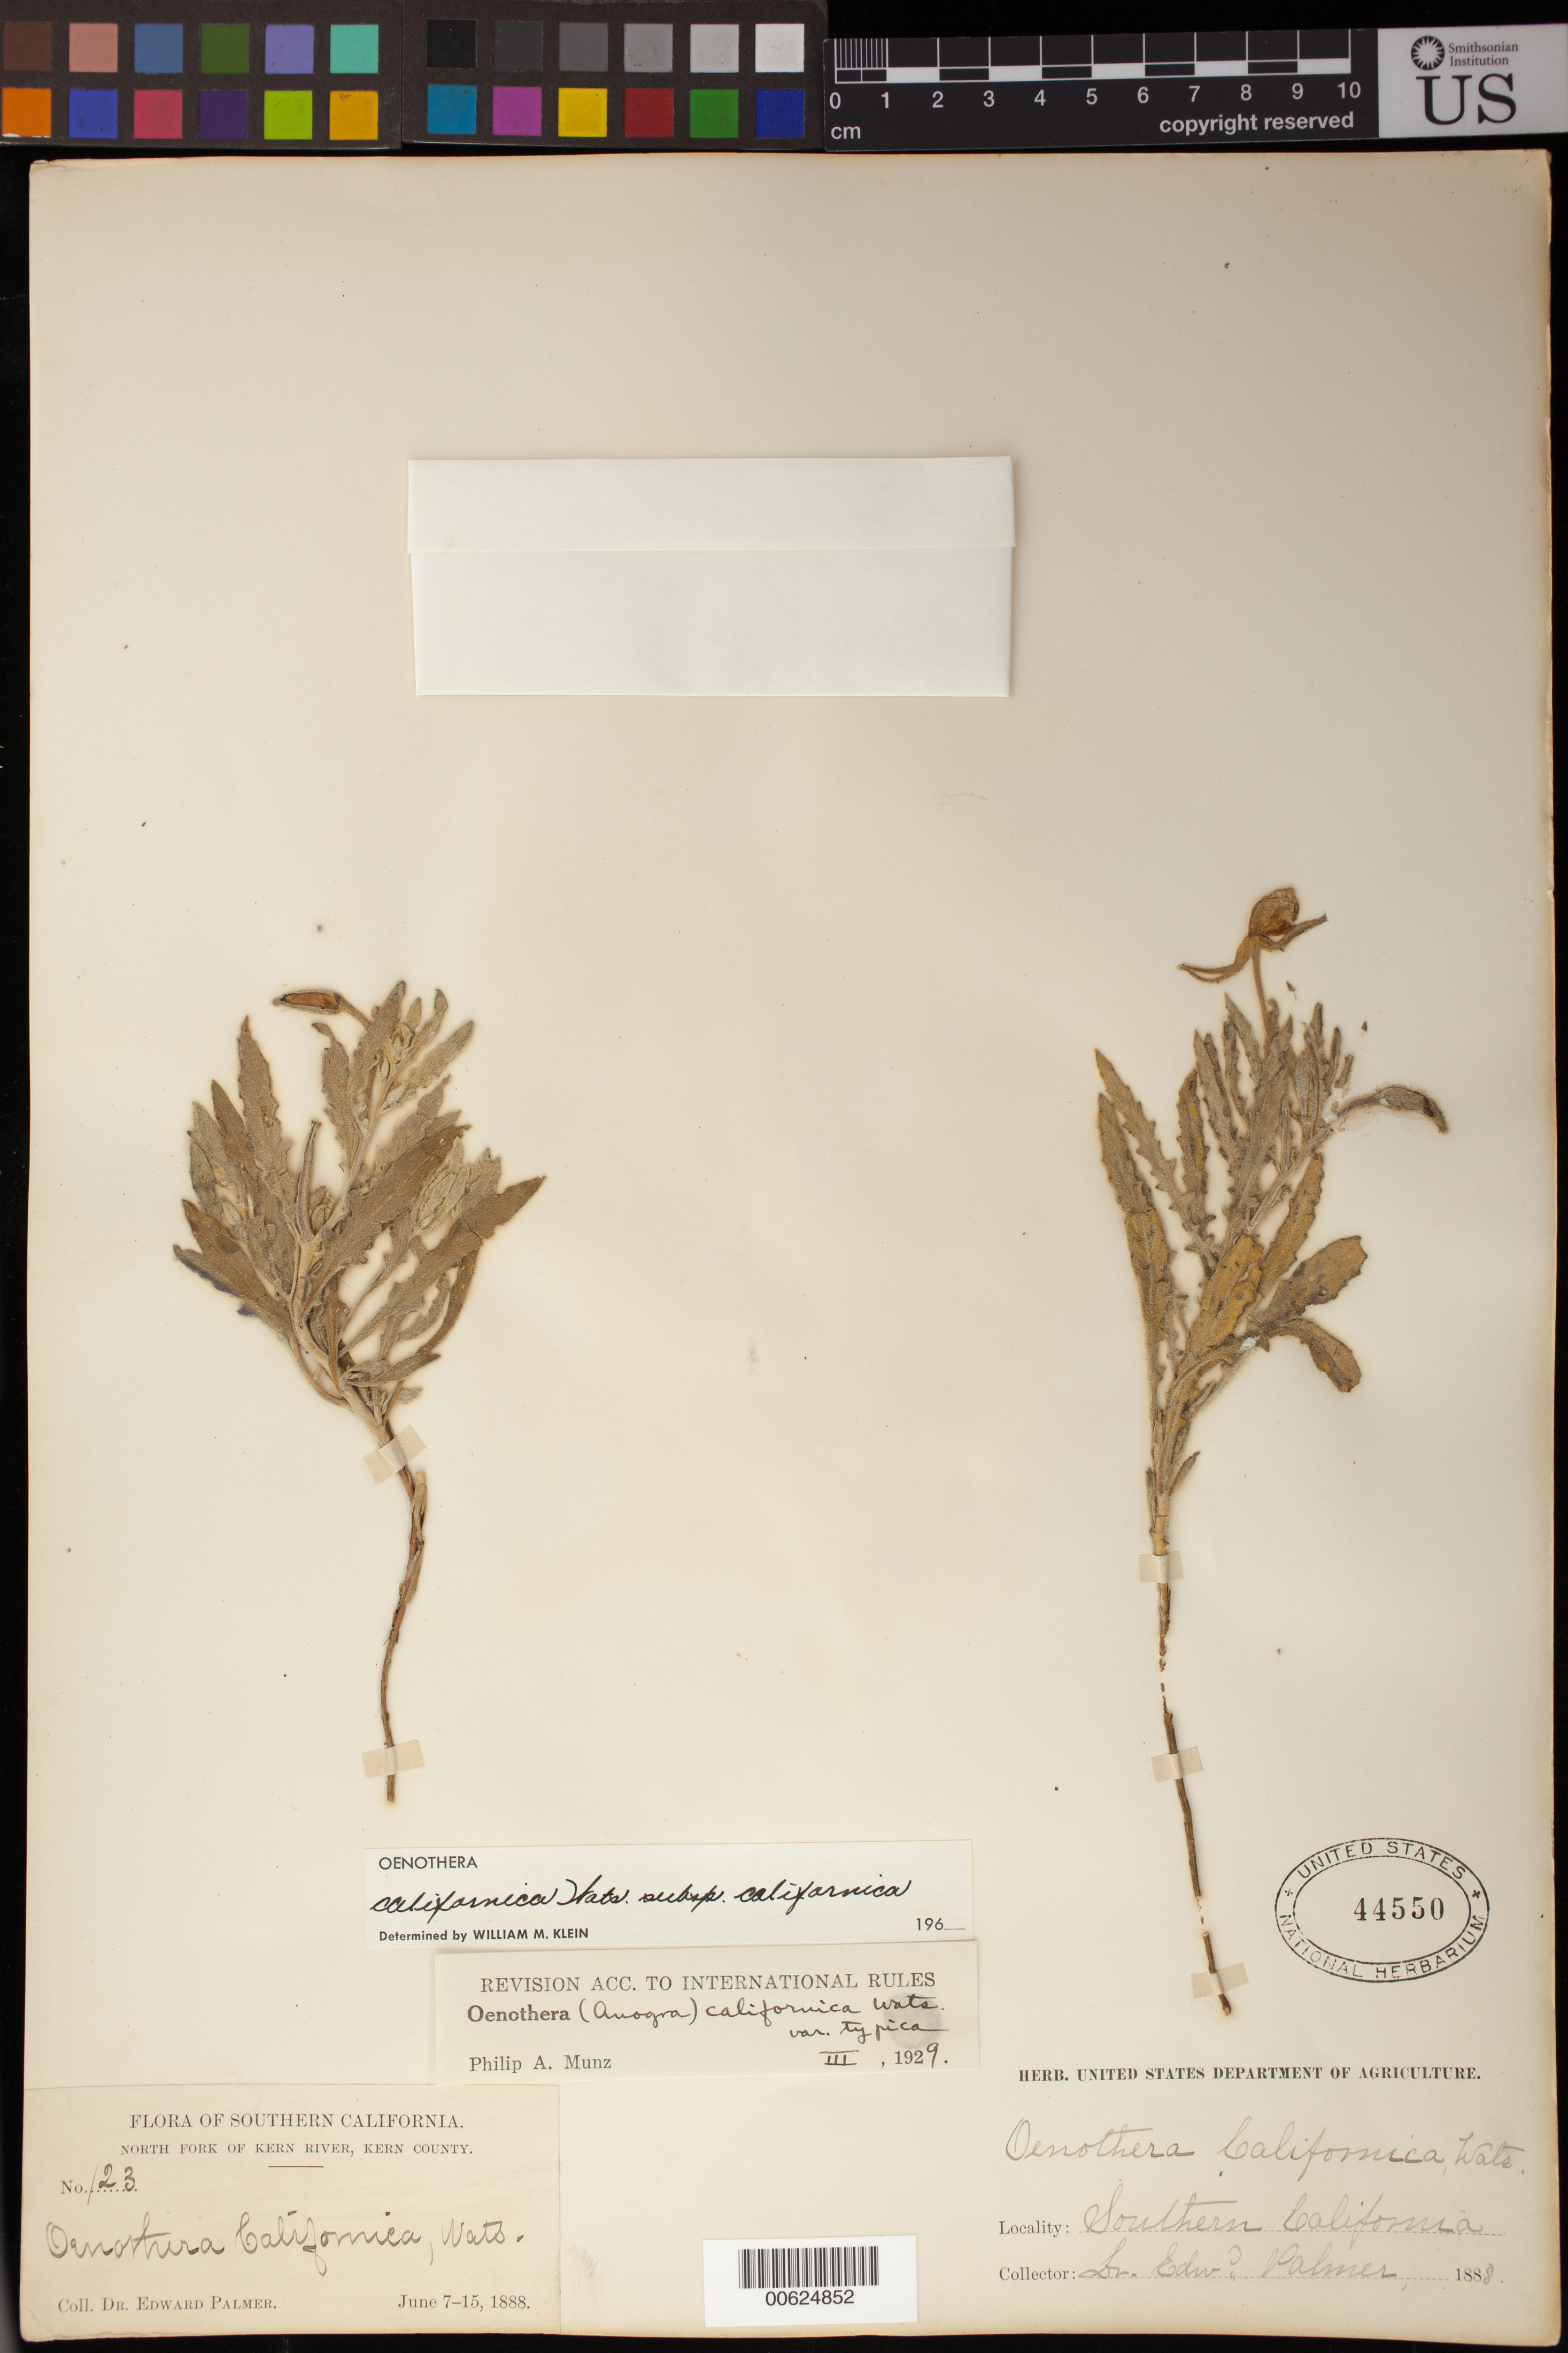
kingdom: Plantae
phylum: Tracheophyta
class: Magnoliopsida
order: Myrtales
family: Onagraceae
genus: Oenothera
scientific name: Oenothera avita subsp. californica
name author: (S. Watson) W.L. Wagner & Gandhi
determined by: Wagner, W. L., (BOT), Smithsonian Institution - National Museum of Natural History (UNITED STATES)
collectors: E. Palmer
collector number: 123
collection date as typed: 07 Jun 1888 to 15 Jun 1888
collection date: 1888-06-07/1888-06-15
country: United States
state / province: California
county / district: Kern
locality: North Fork of Kern River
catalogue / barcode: US 44550